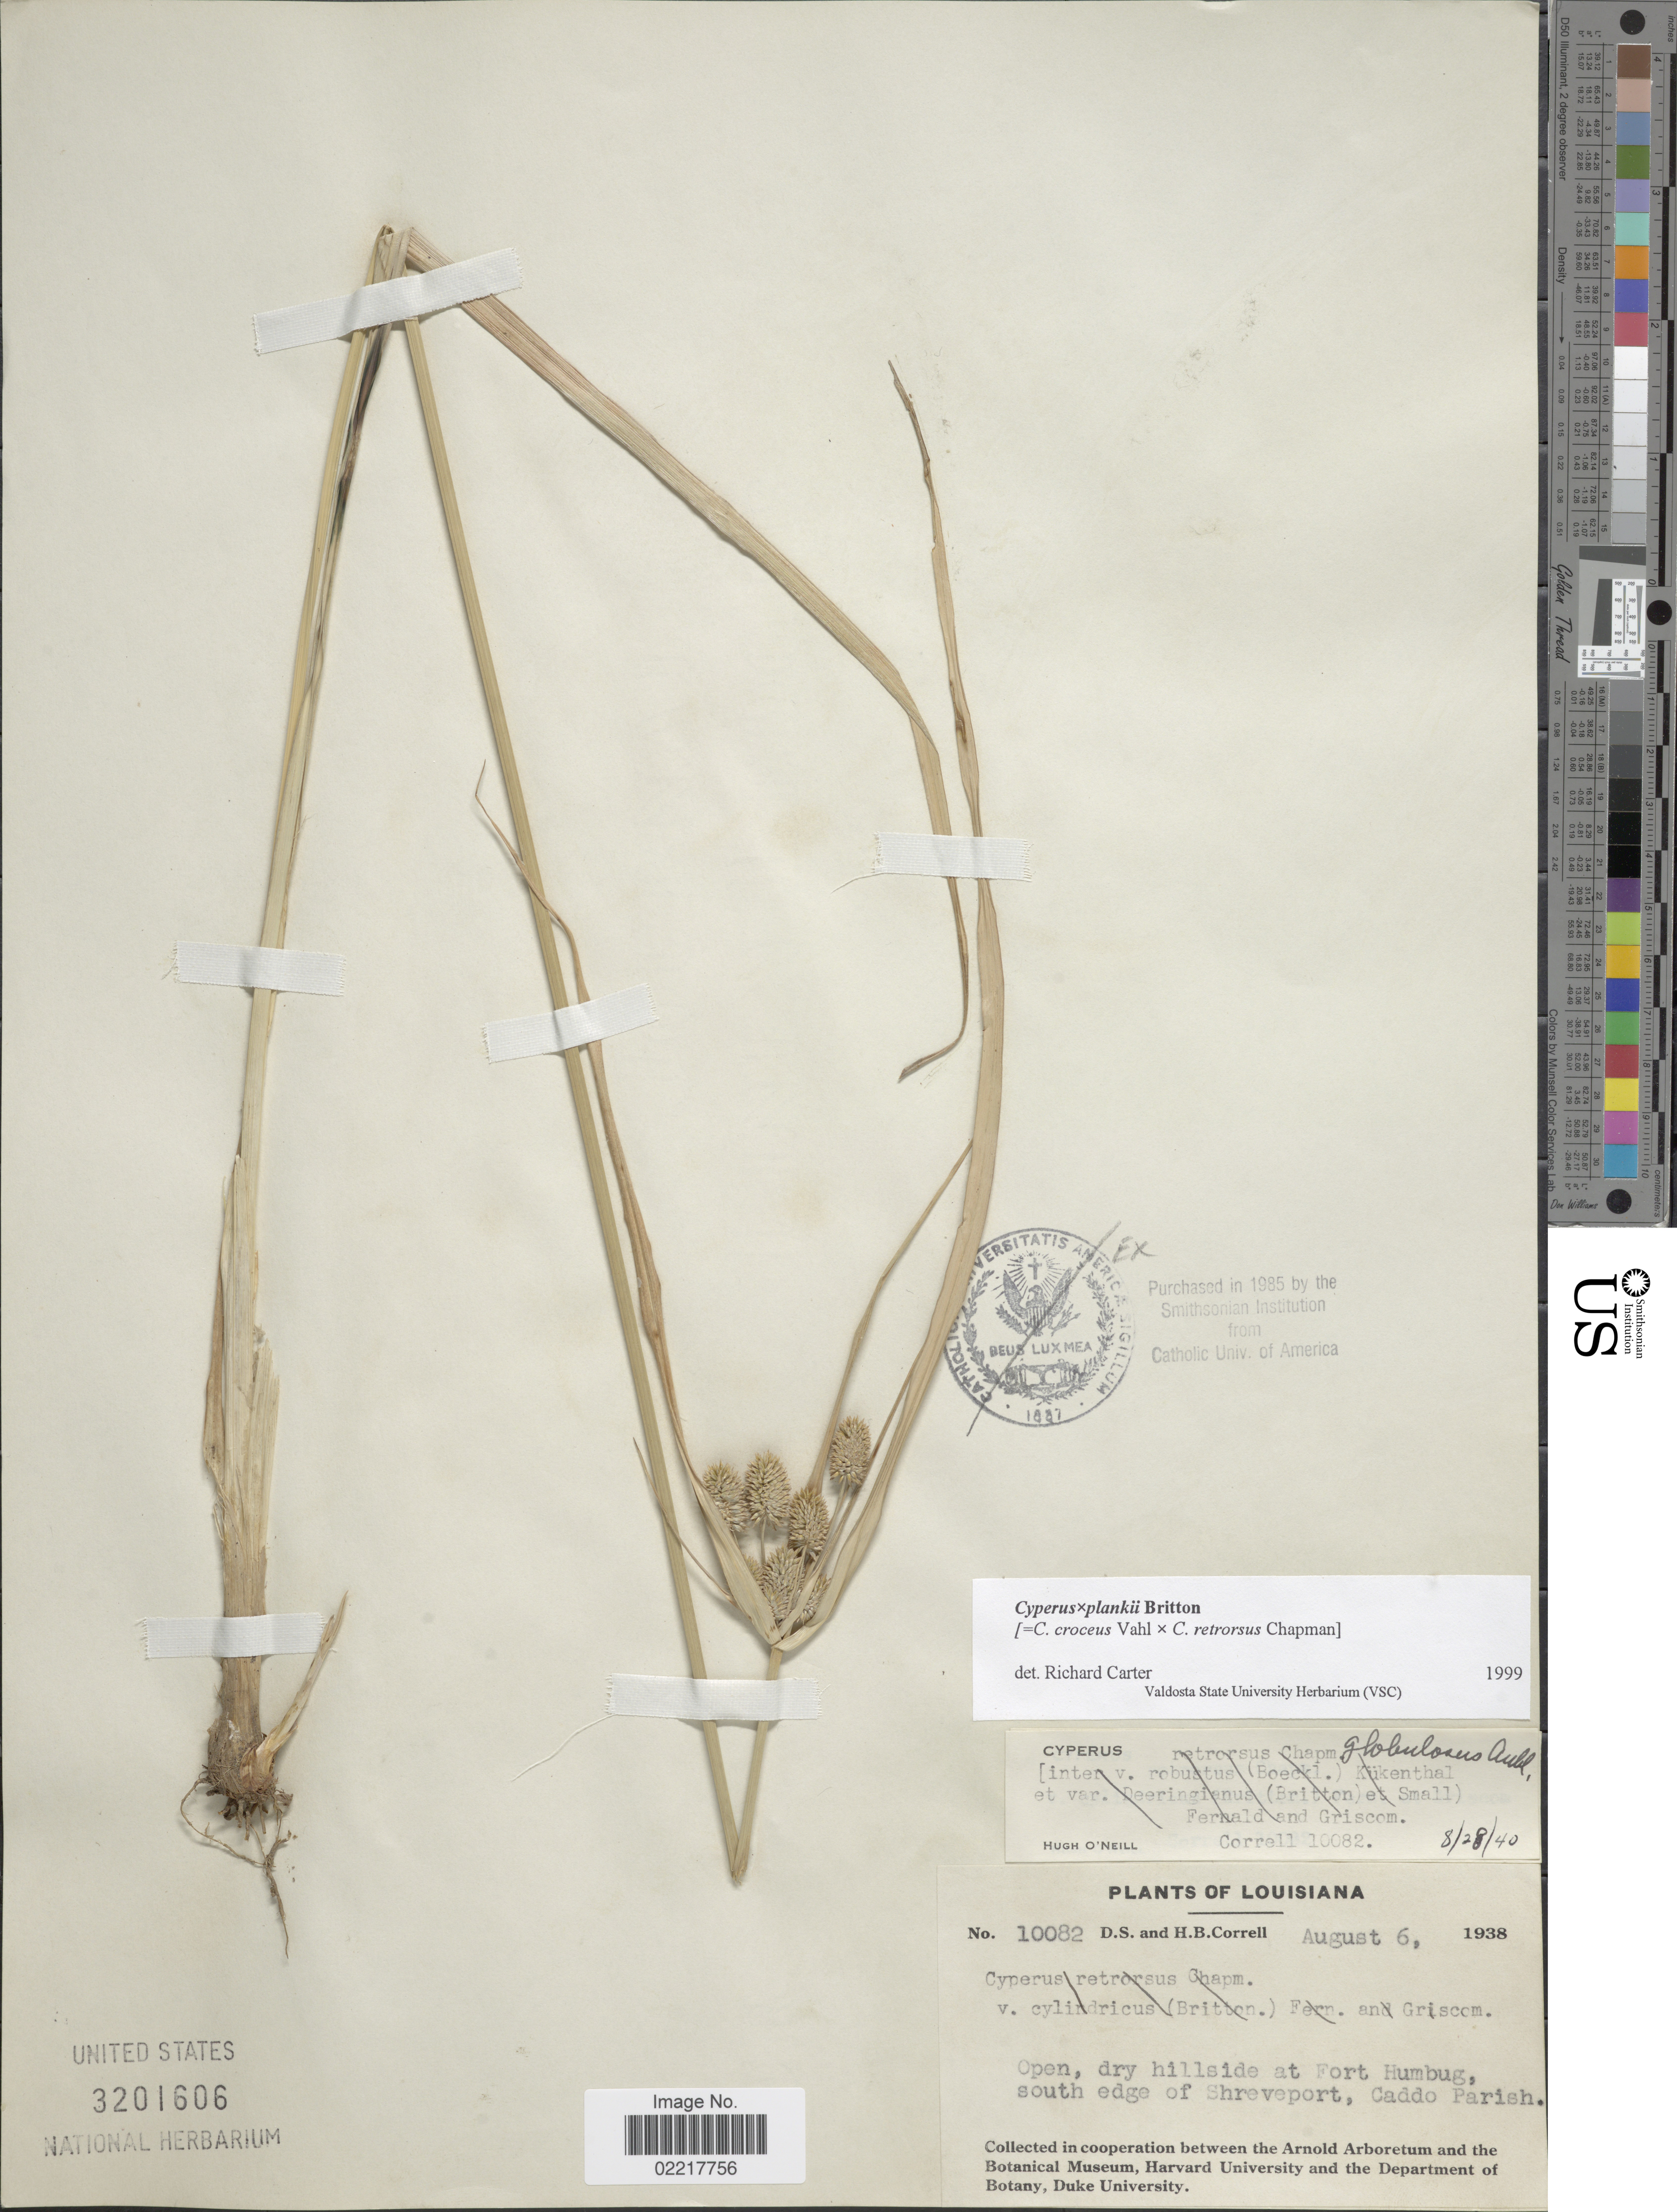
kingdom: Plantae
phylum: Tracheophyta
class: Liliopsida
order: Poales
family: Cyperaceae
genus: Cyperus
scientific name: Cyperus x plankii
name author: Britton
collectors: D. S. Correll & H. Correll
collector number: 10082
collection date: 1938-08-06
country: United States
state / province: Louisiana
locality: At Fort Humbug, South edge of Shreveport, Caddo Parish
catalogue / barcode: US 3201606